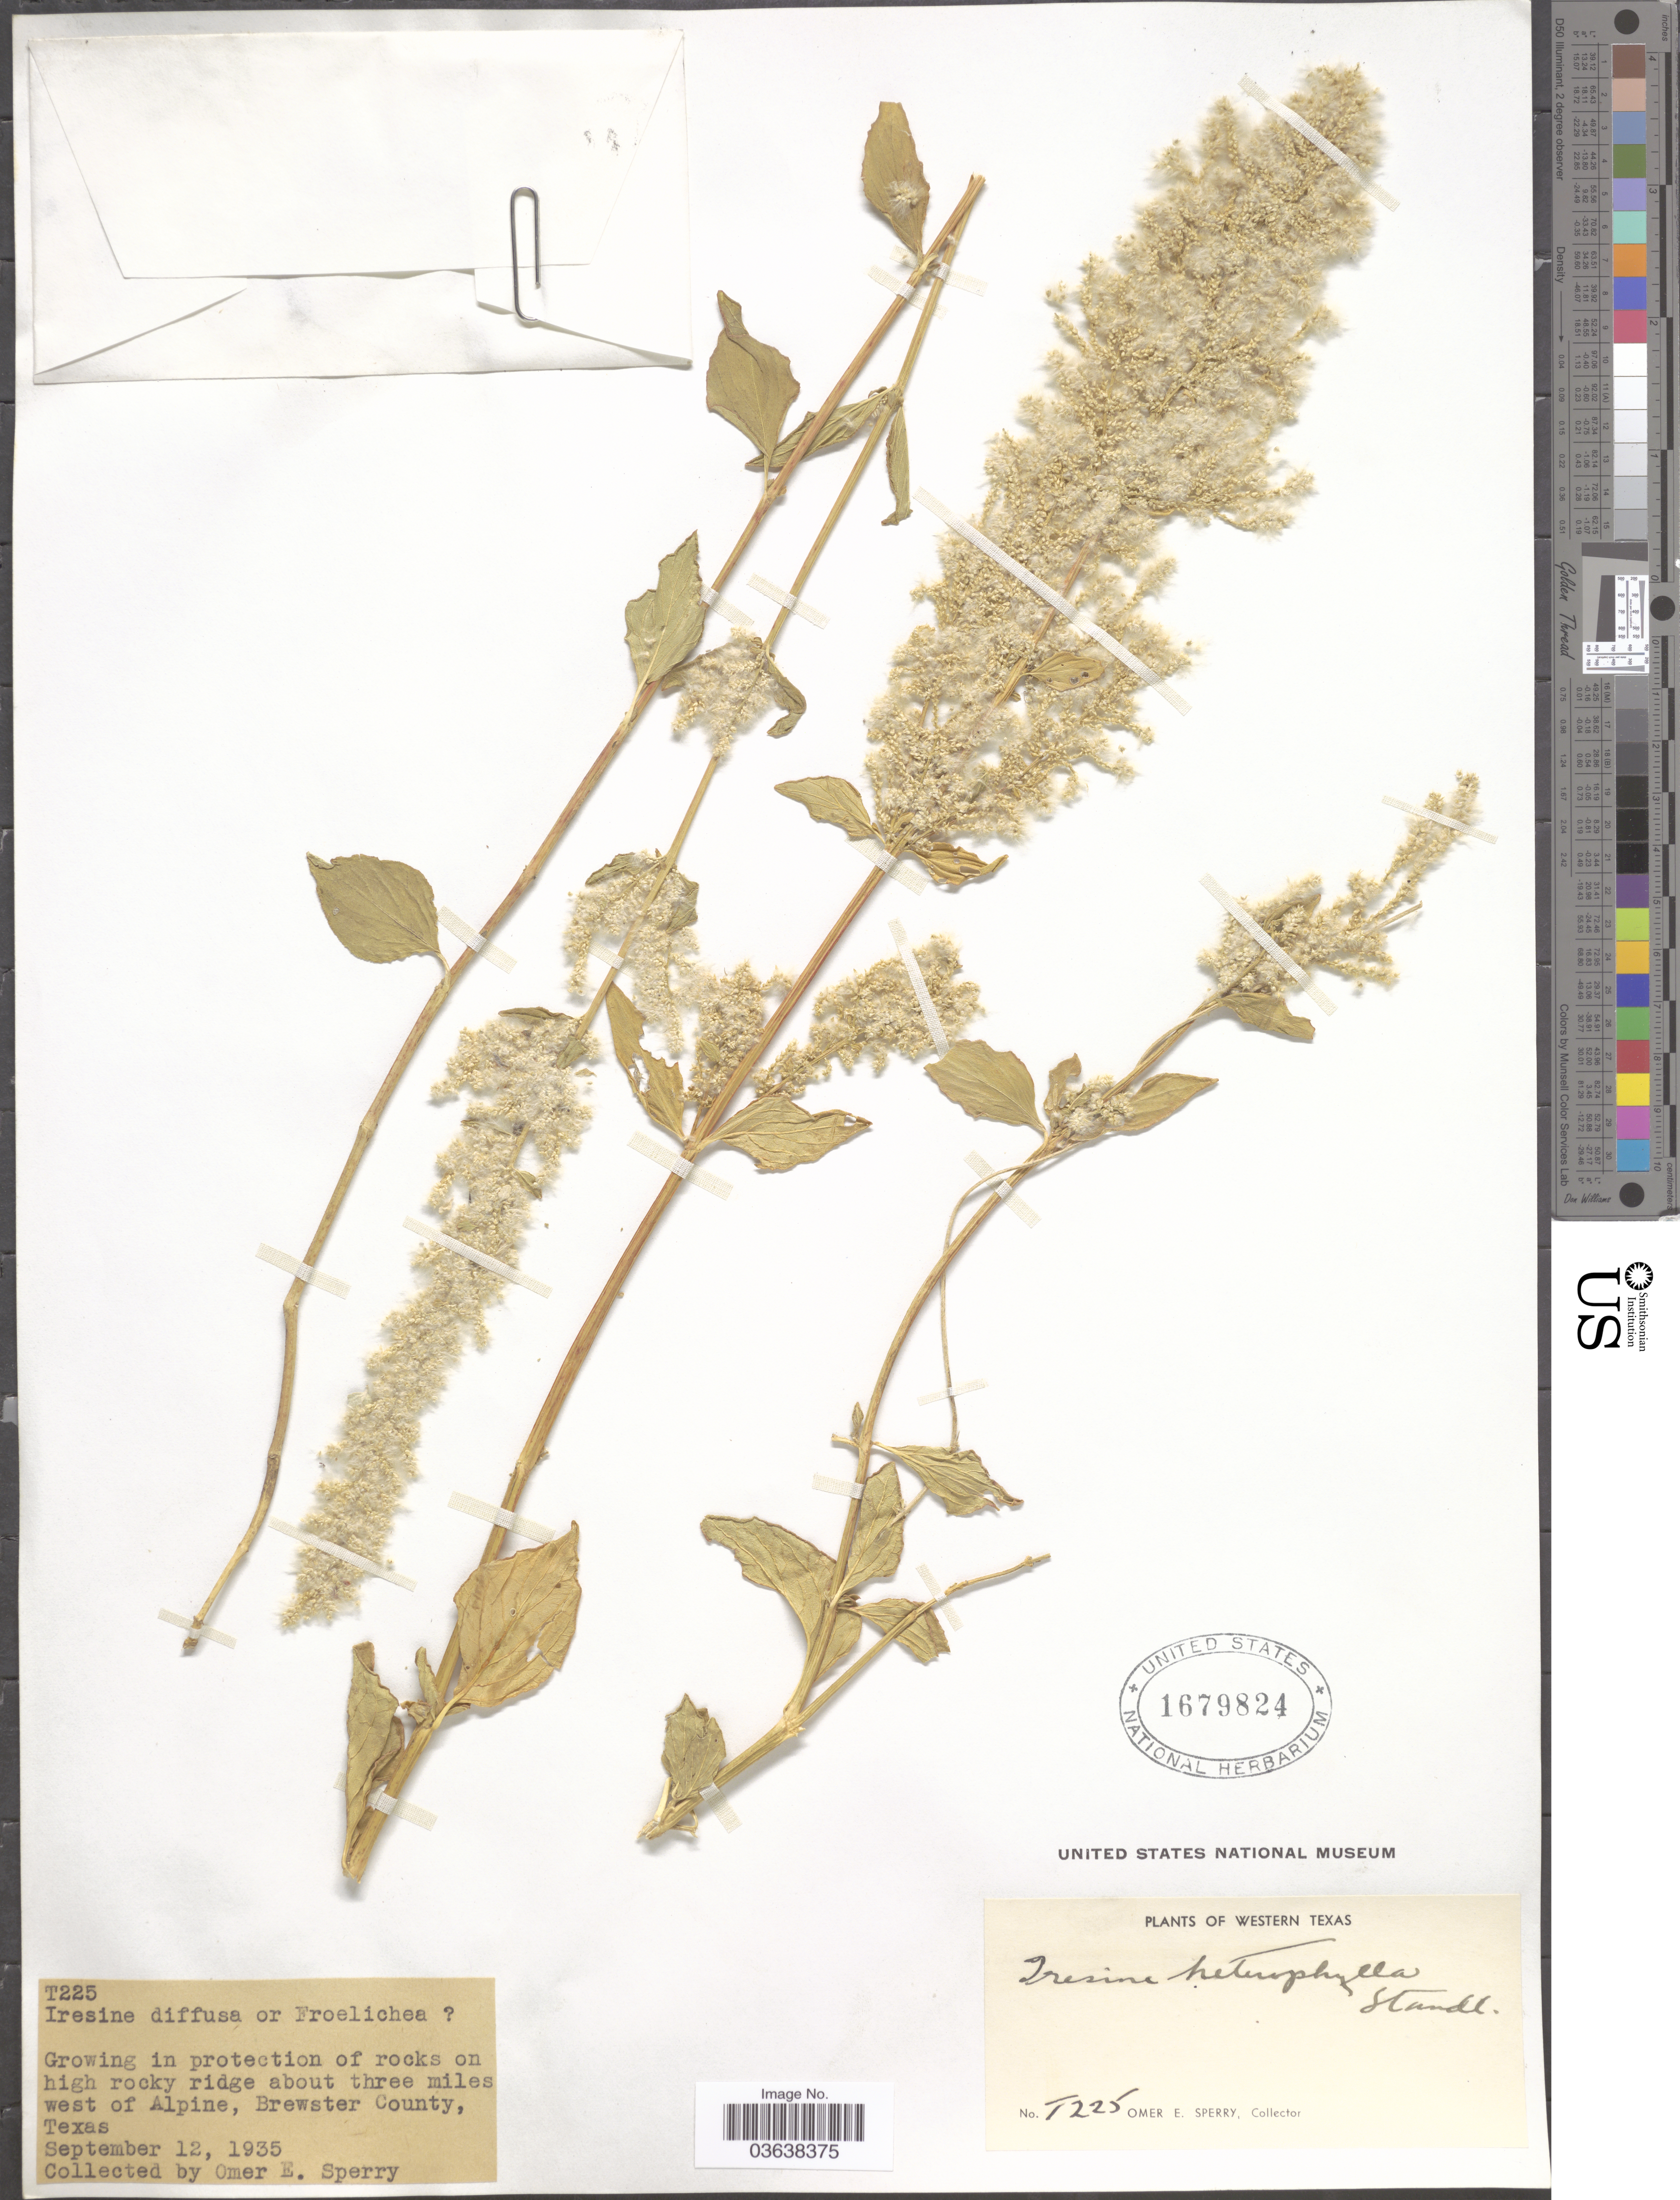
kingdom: Plantae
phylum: Tracheophyta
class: Magnoliopsida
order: Caryophyllales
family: Amaranthaceae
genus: Iresine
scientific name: Iresine heterophylla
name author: Standl.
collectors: O. E. Sperry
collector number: T225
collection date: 1935-09-12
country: United States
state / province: Texas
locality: Western Texas. On high rocky ridge about three miles west of Alpine, Brewster County.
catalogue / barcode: US 1679824